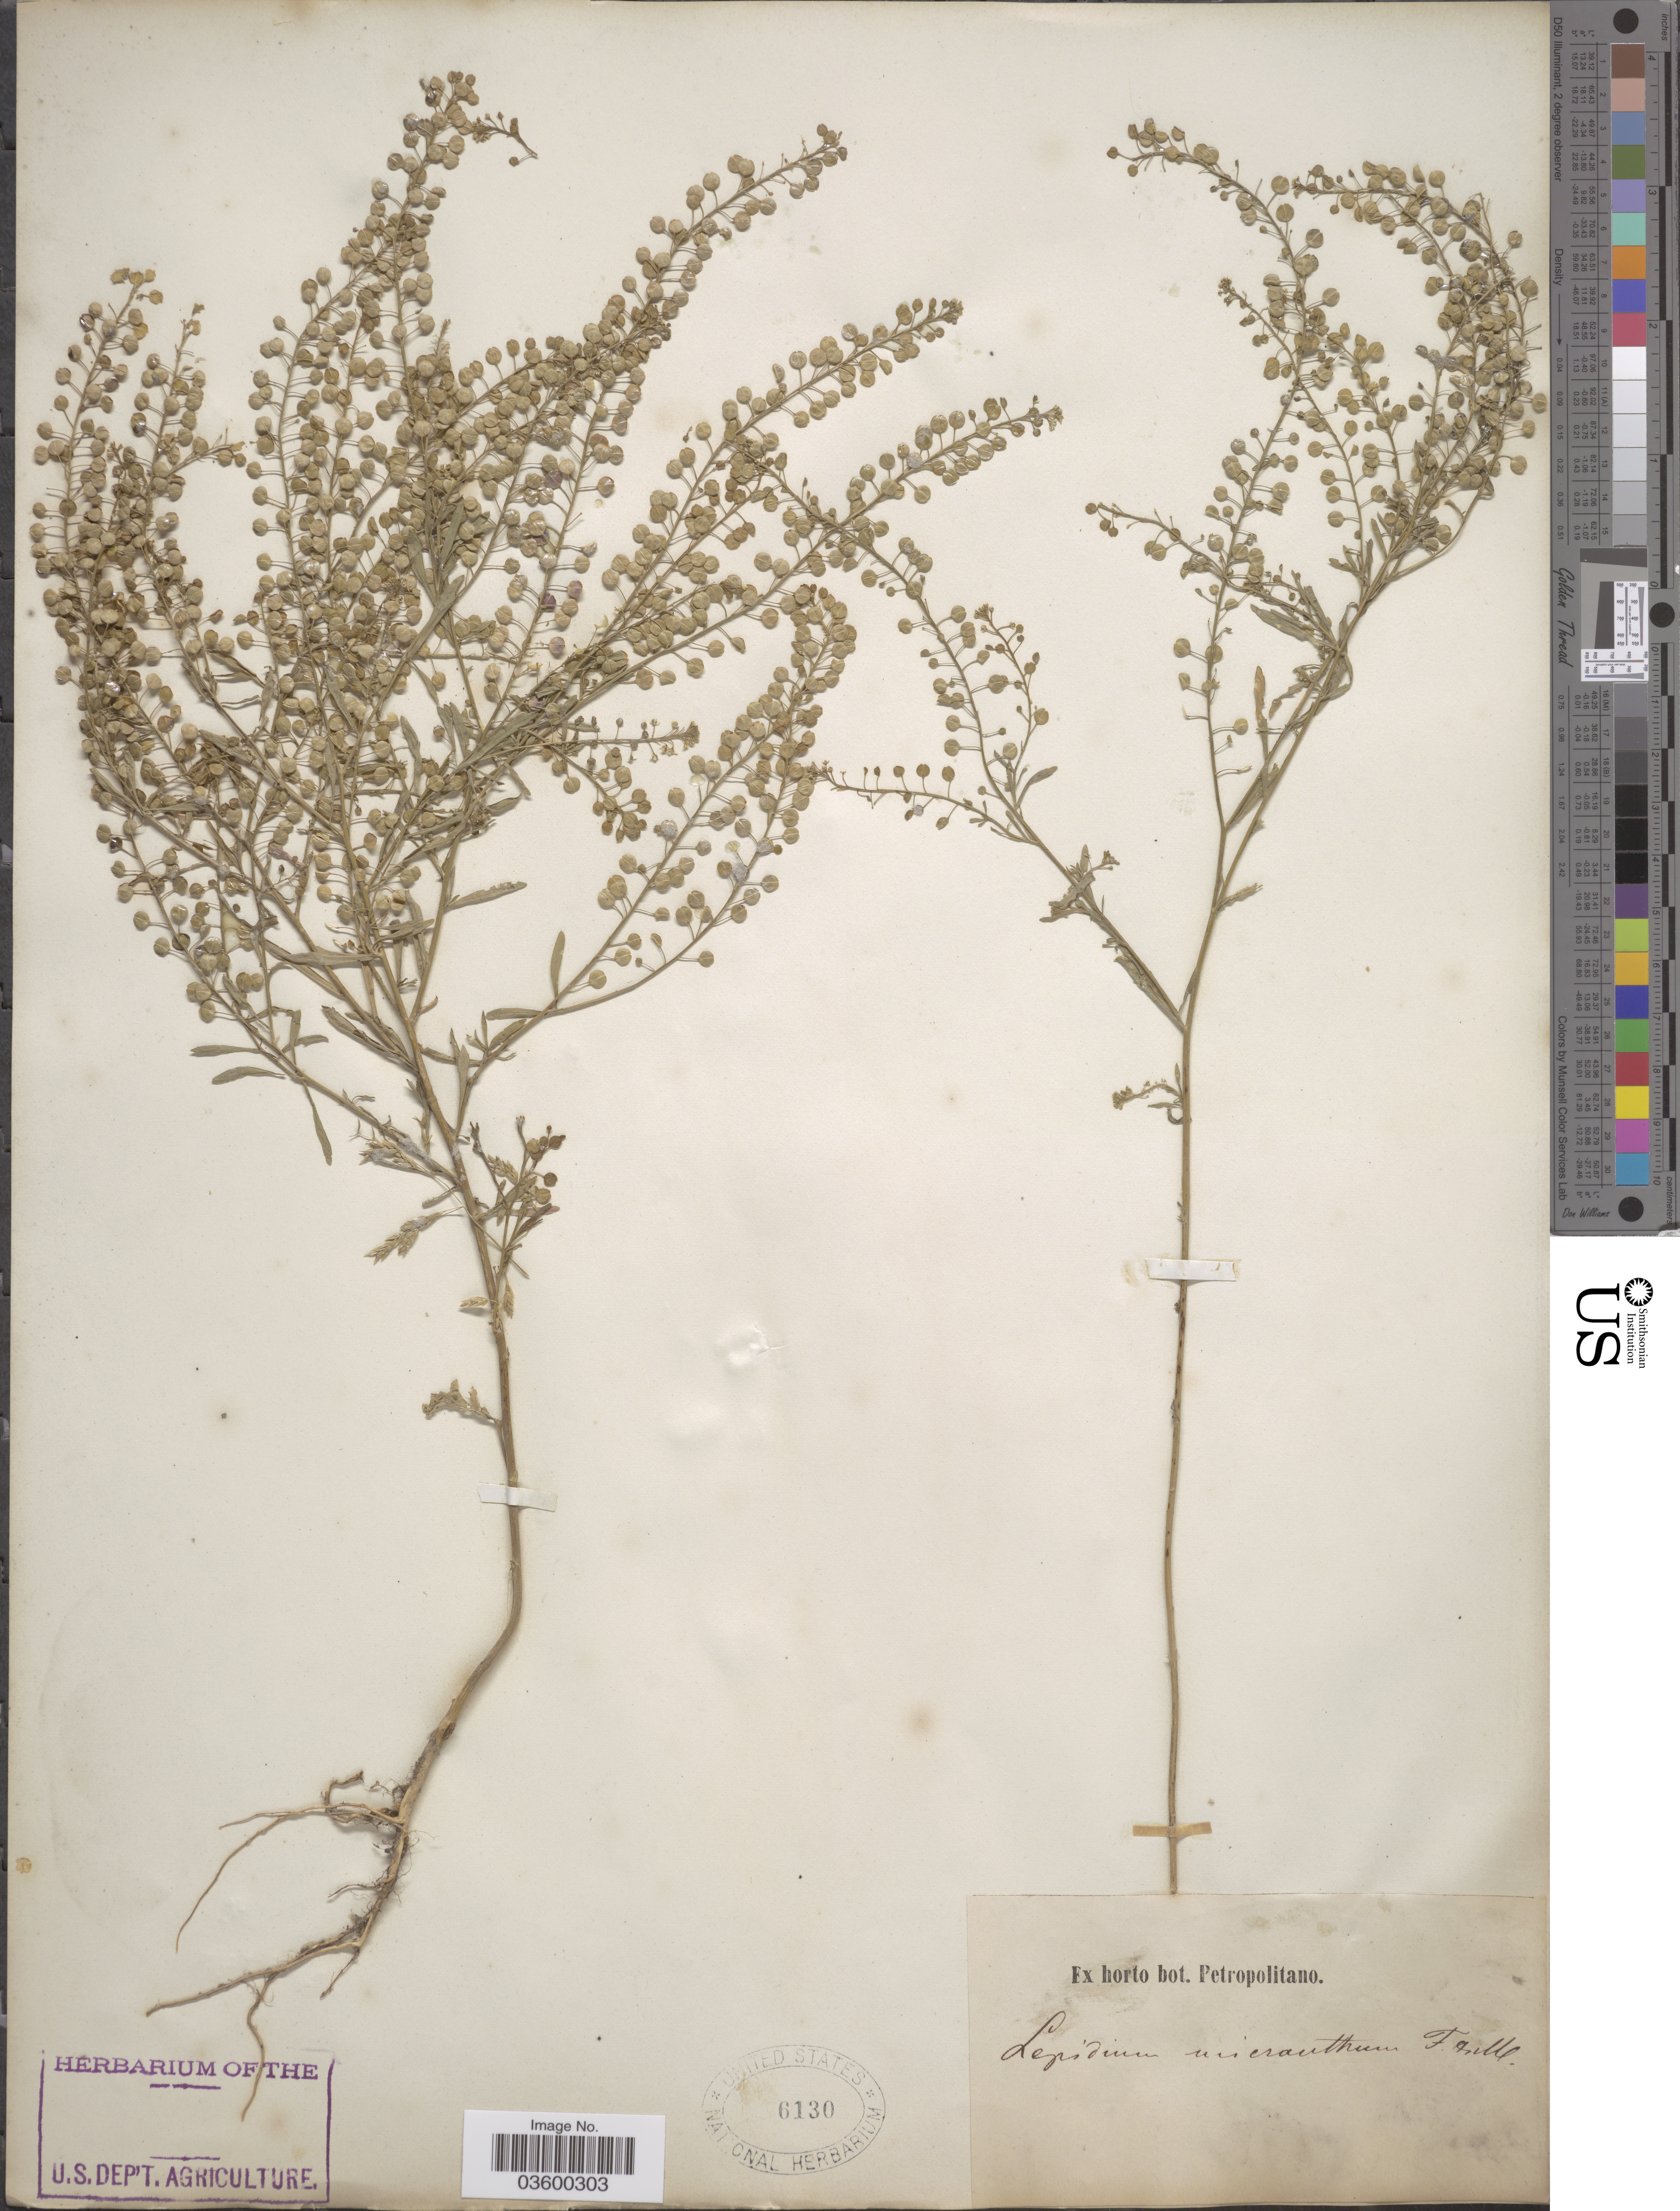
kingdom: Plantae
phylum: Tracheophyta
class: Magnoliopsida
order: Brassicales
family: Brassicaceae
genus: Lepidium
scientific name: Lepidium micranthum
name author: Ledeb.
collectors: ex Horto Bot. Petropolitano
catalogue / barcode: US 6130